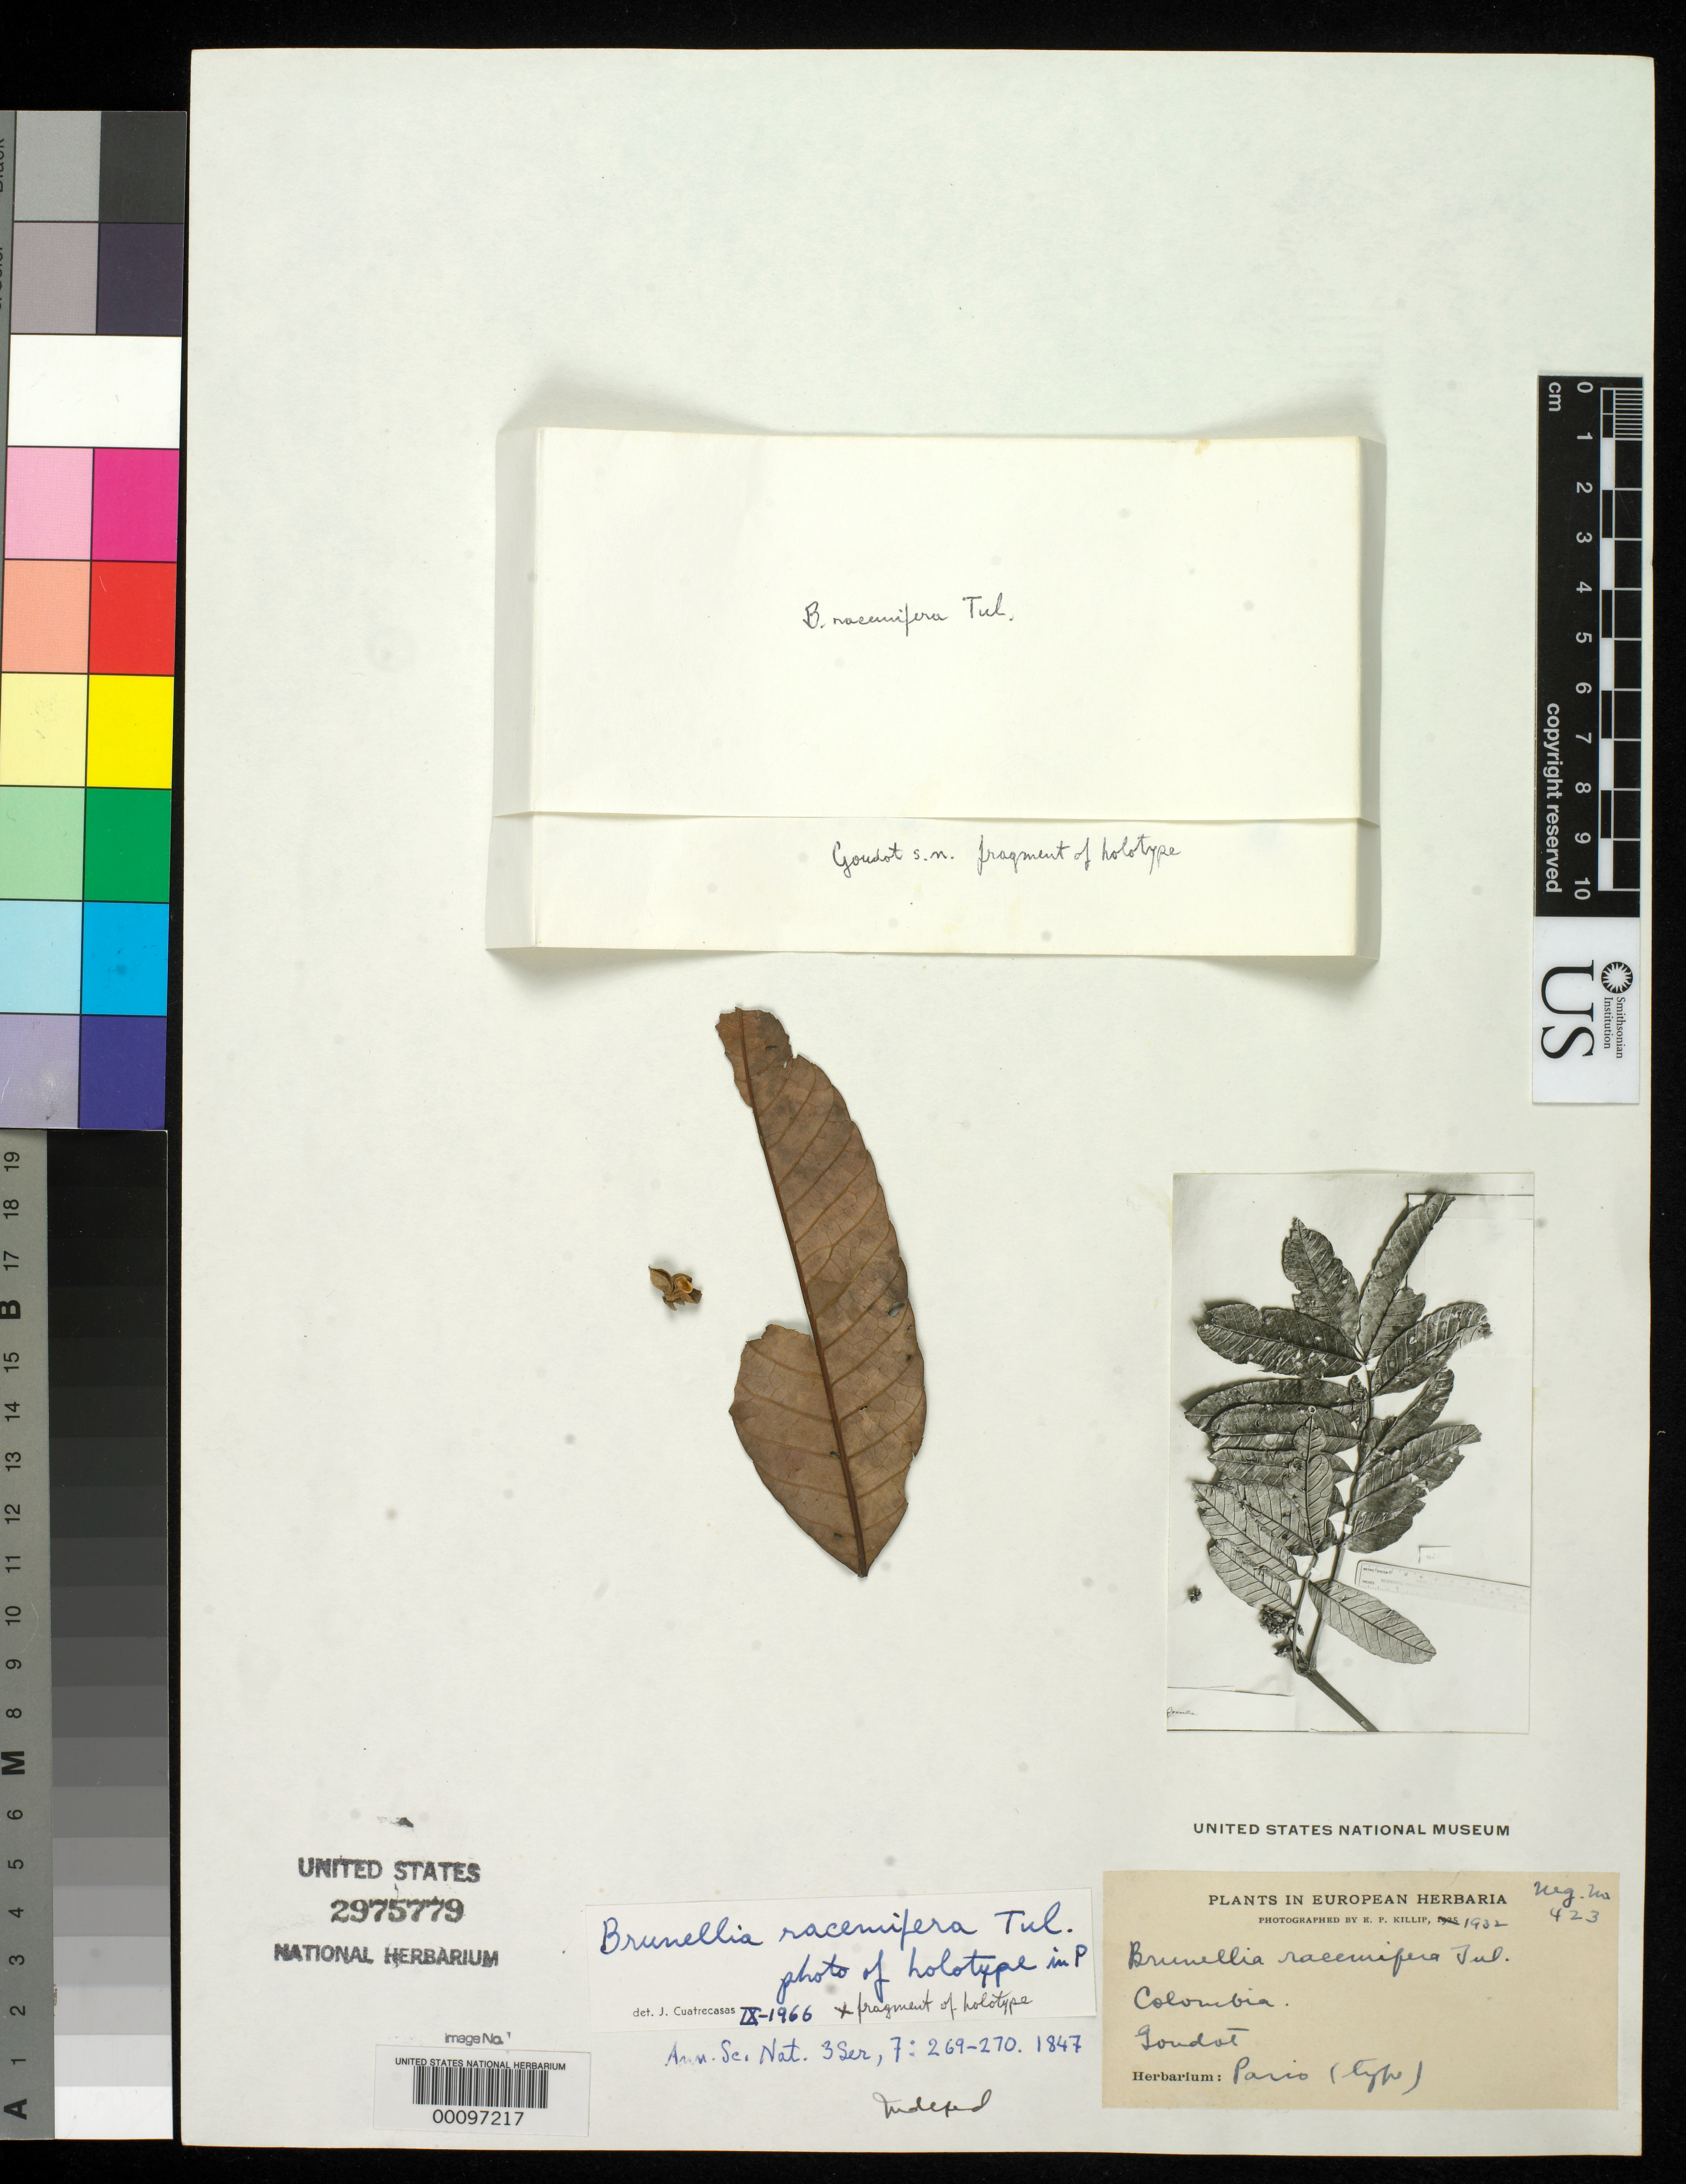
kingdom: Plantae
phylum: Tracheophyta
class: Magnoliopsida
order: Oxalidales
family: Brunelliaceae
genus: Brunellia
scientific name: Brunellia racemifera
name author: Tul.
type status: Type Fragment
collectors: J. Goudot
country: Colombia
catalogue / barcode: US 2975779